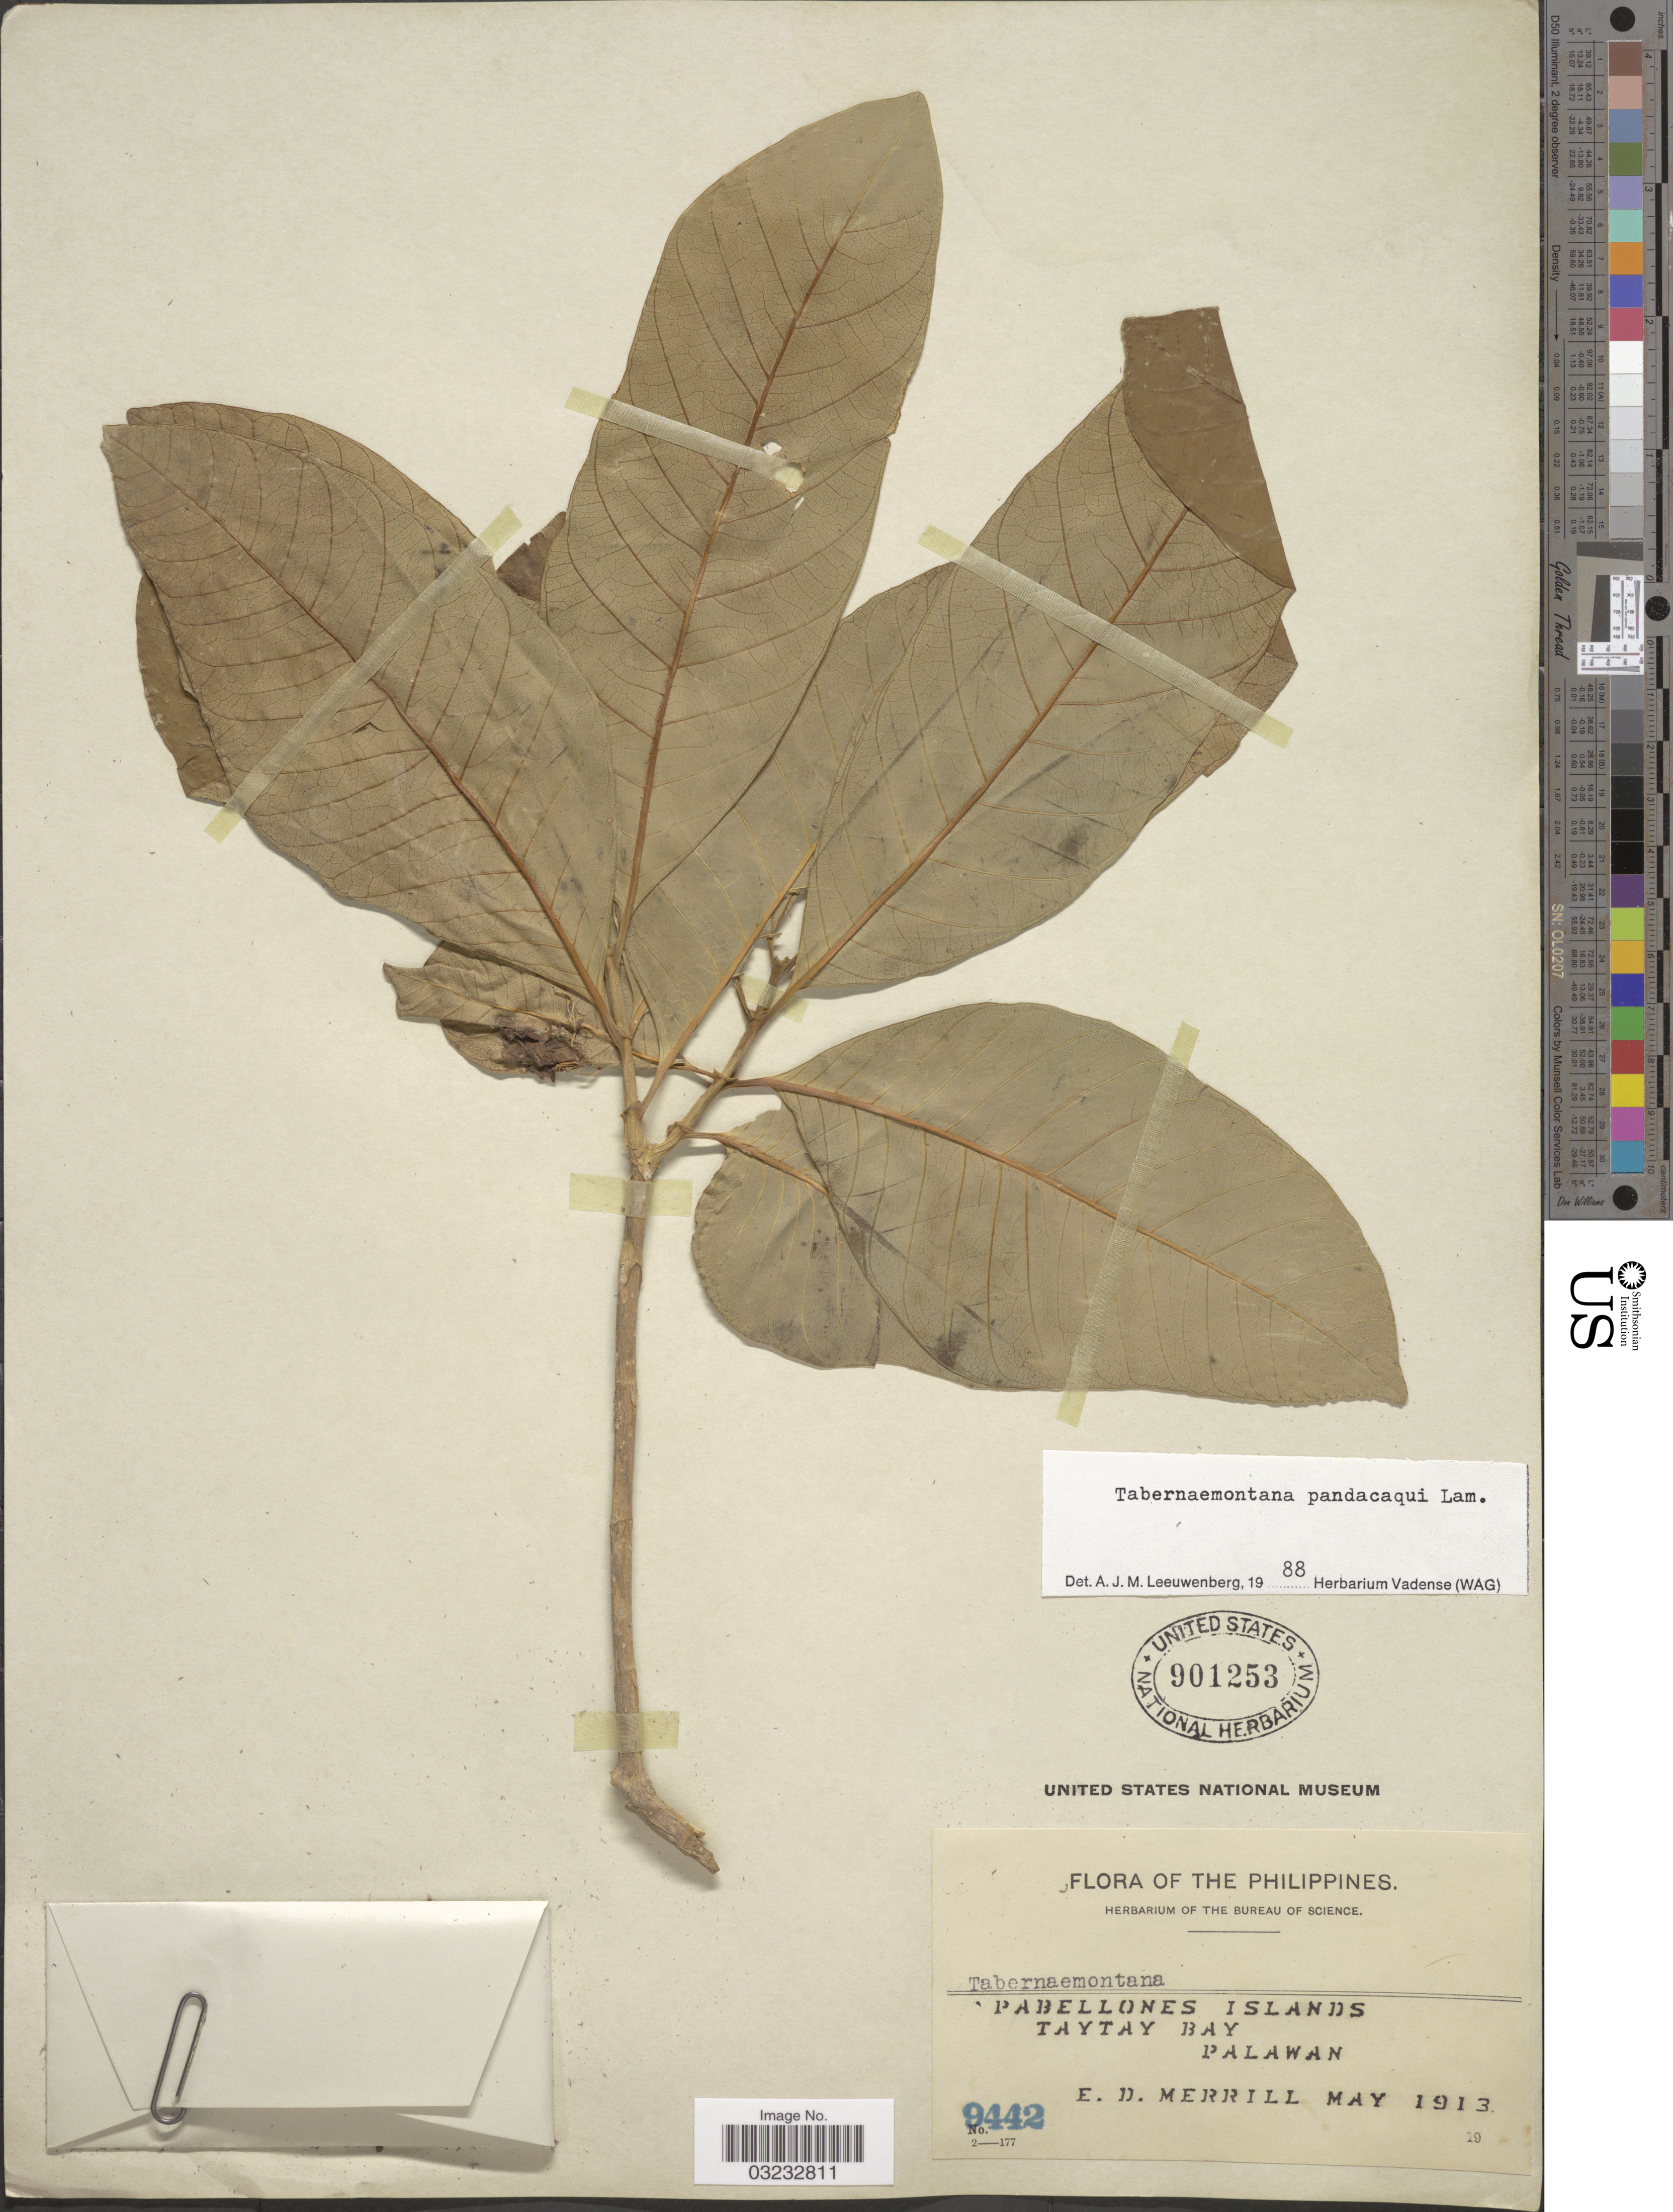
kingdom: Plantae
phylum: Tracheophyta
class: Magnoliopsida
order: Gentianales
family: Apocynaceae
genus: Tabernaemontana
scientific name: Tabernaemontana pandacaqui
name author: Poir.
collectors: E. D. Merrill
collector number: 9442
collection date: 1913-05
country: Philippines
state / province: Mimaropa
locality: Pabellones Islands. Taytay Bay. Palawan.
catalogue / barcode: US 901253